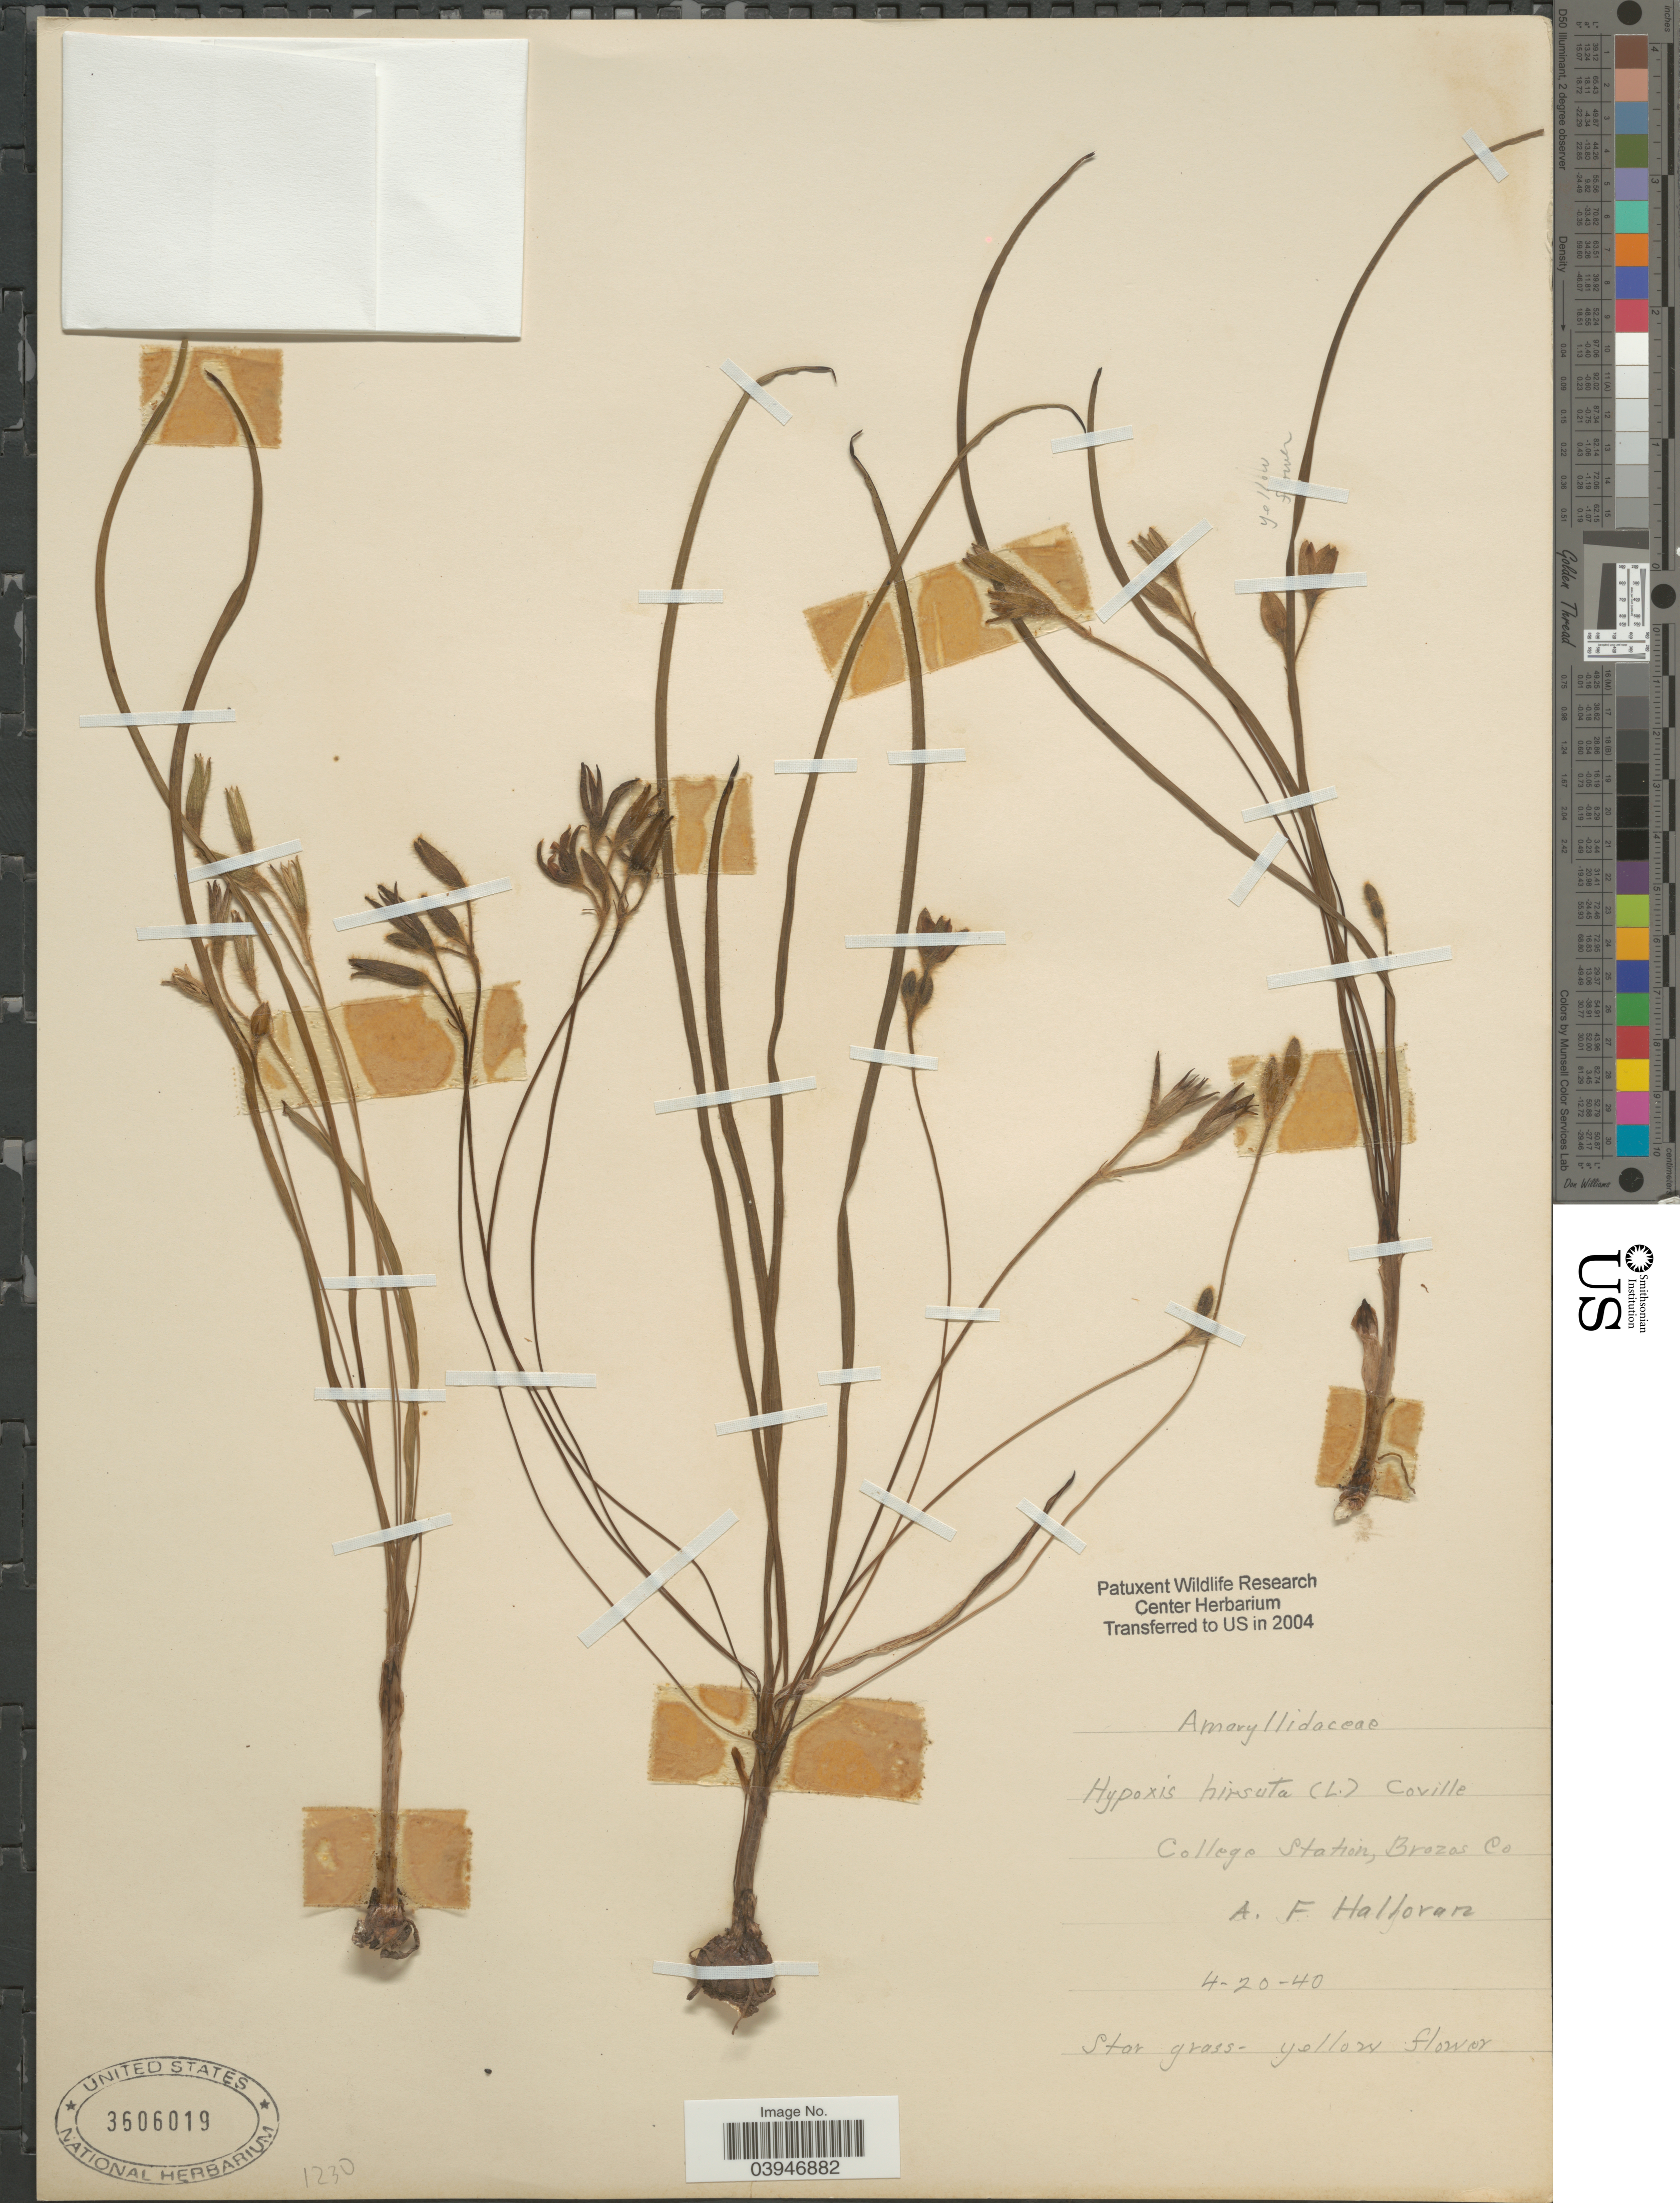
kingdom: Plantae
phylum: Tracheophyta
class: Liliopsida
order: Asparagales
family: Hypoxidaceae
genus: Hypoxis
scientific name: Hypoxis hirsuta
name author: (L.) Coville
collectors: A. Halloran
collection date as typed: Transcribed d/m/y: 20/4/40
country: United States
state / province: Texas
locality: College Station, Brazos Co.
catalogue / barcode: US 3606019